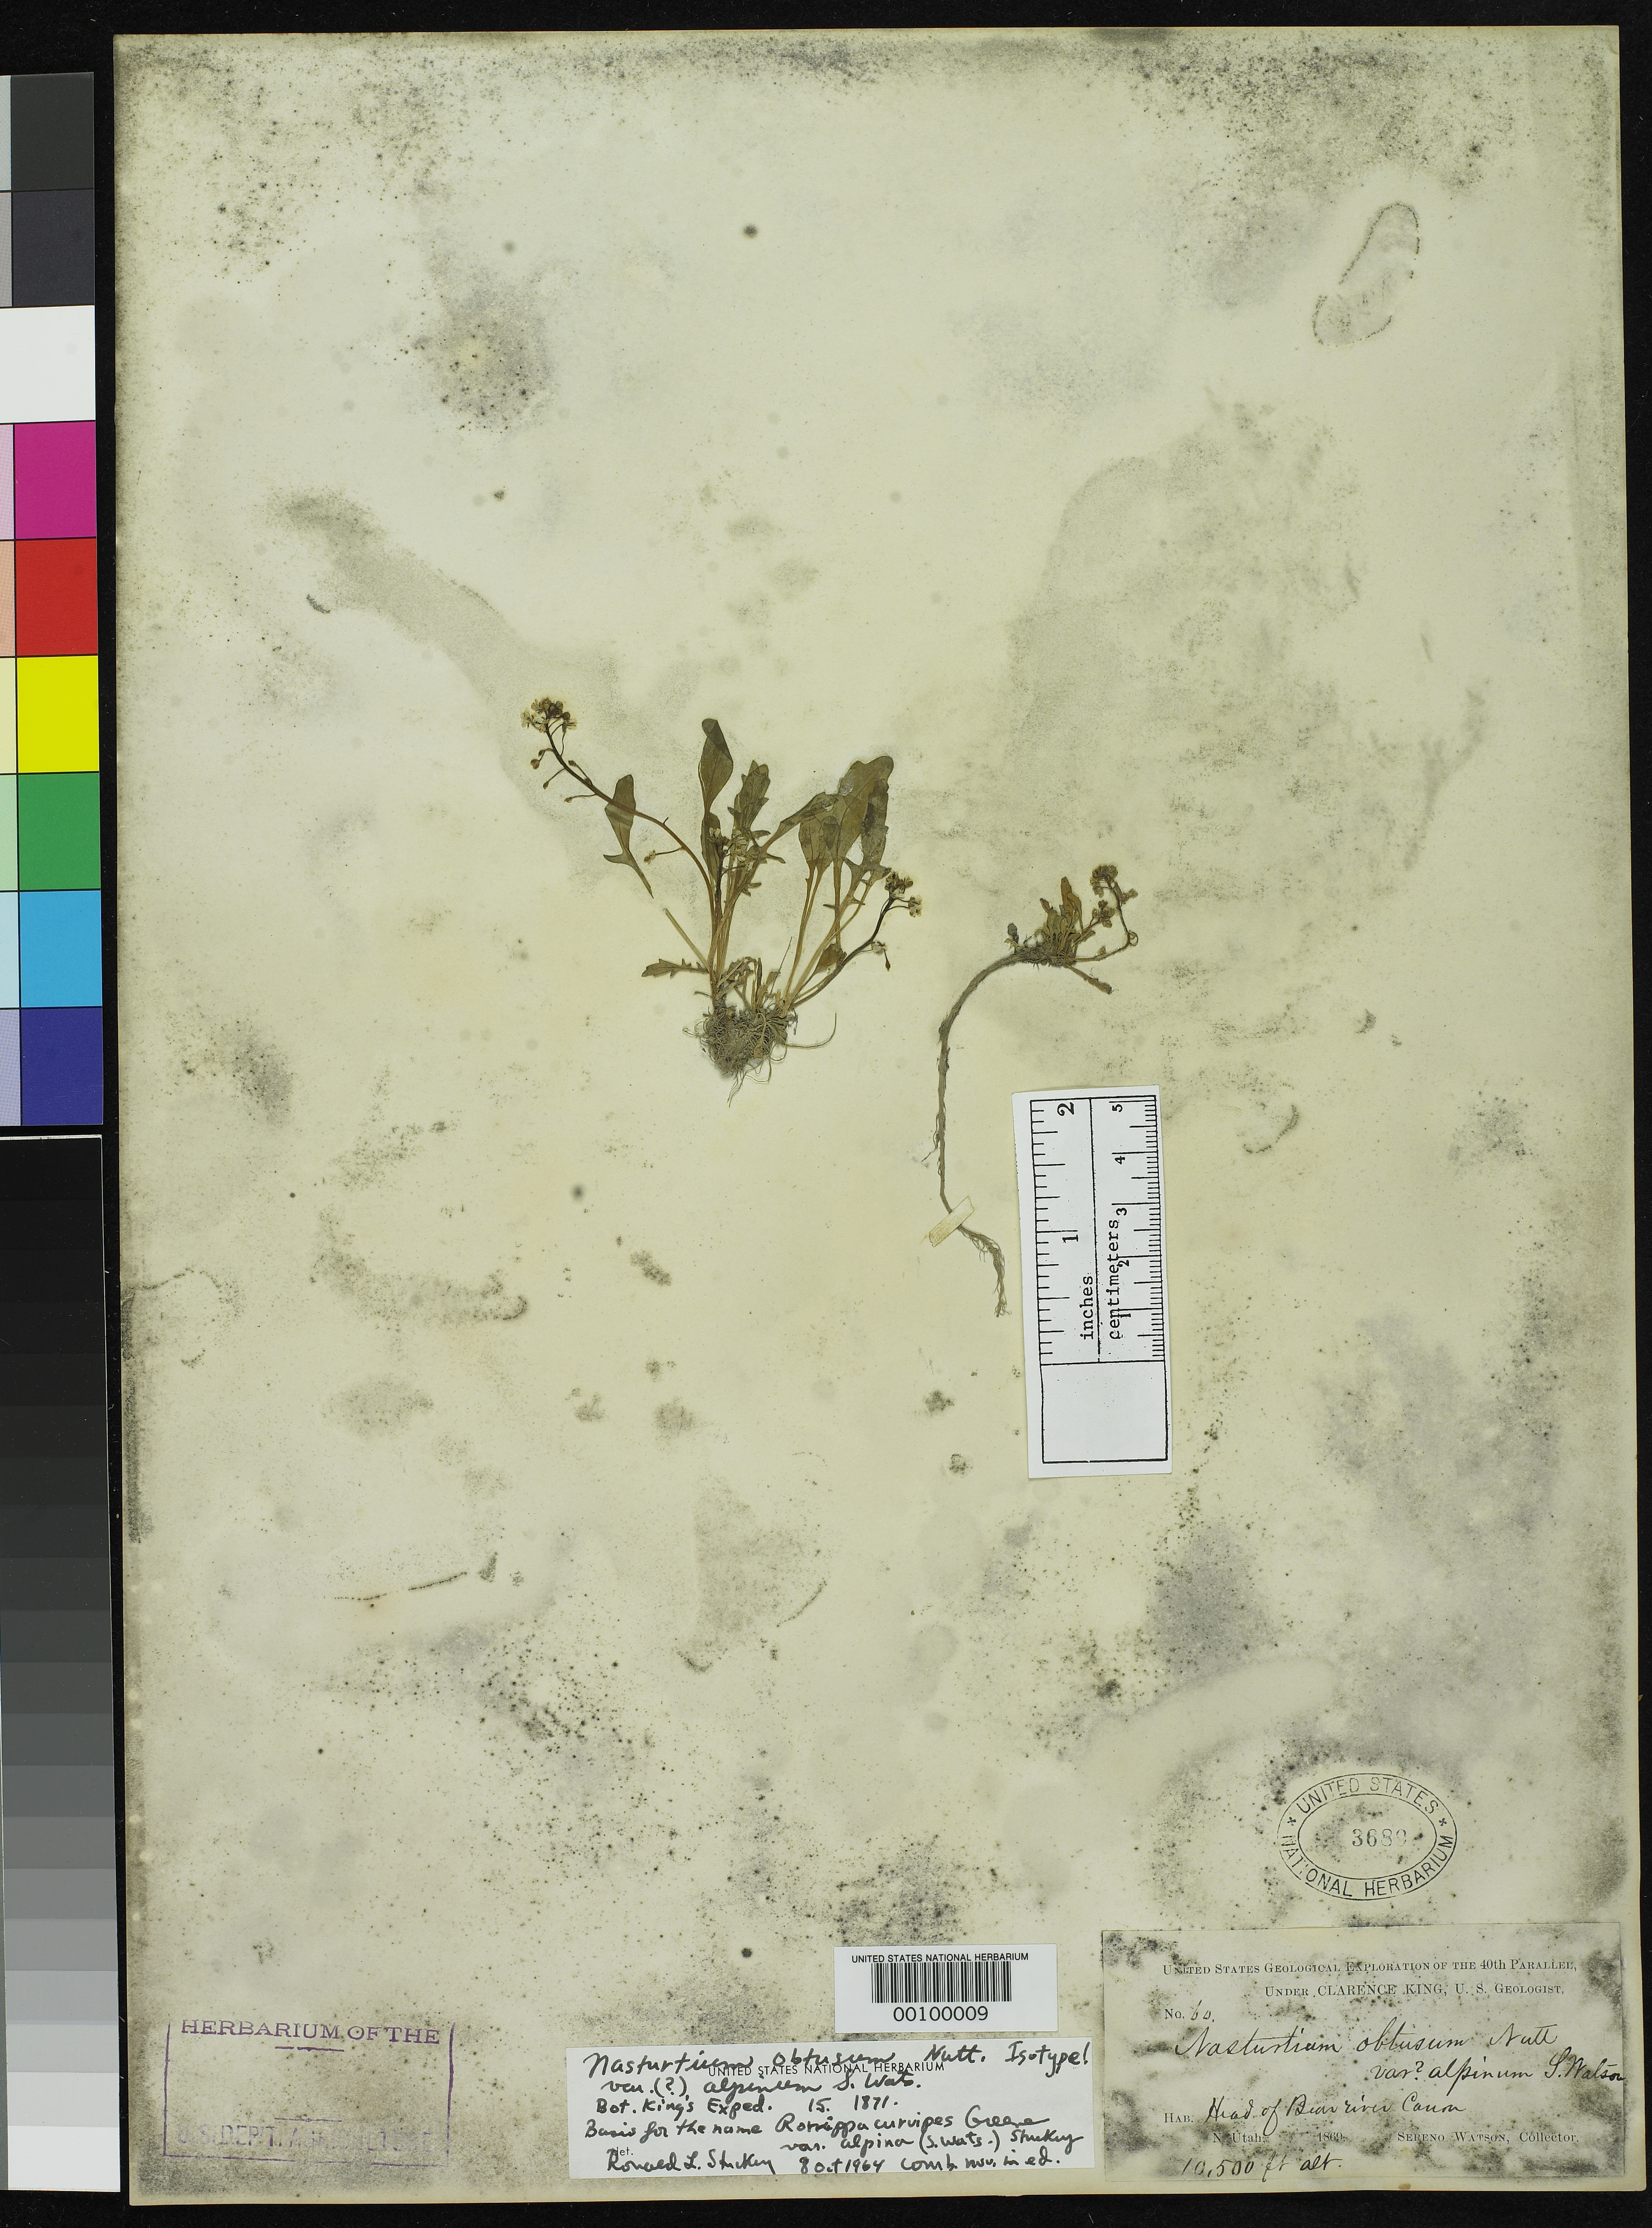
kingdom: Plantae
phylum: Tracheophyta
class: Magnoliopsida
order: Brassicales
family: Brassicaceae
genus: Nasturtium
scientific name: Nasturtium obtusum var. alpinum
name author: S. Watson in C. King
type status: Isotype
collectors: S. Watson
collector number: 60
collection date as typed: Aug 1869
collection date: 1869-08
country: United States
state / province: Utah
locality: Uinta Mts., head of Bear River Canyon.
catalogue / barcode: US 3689